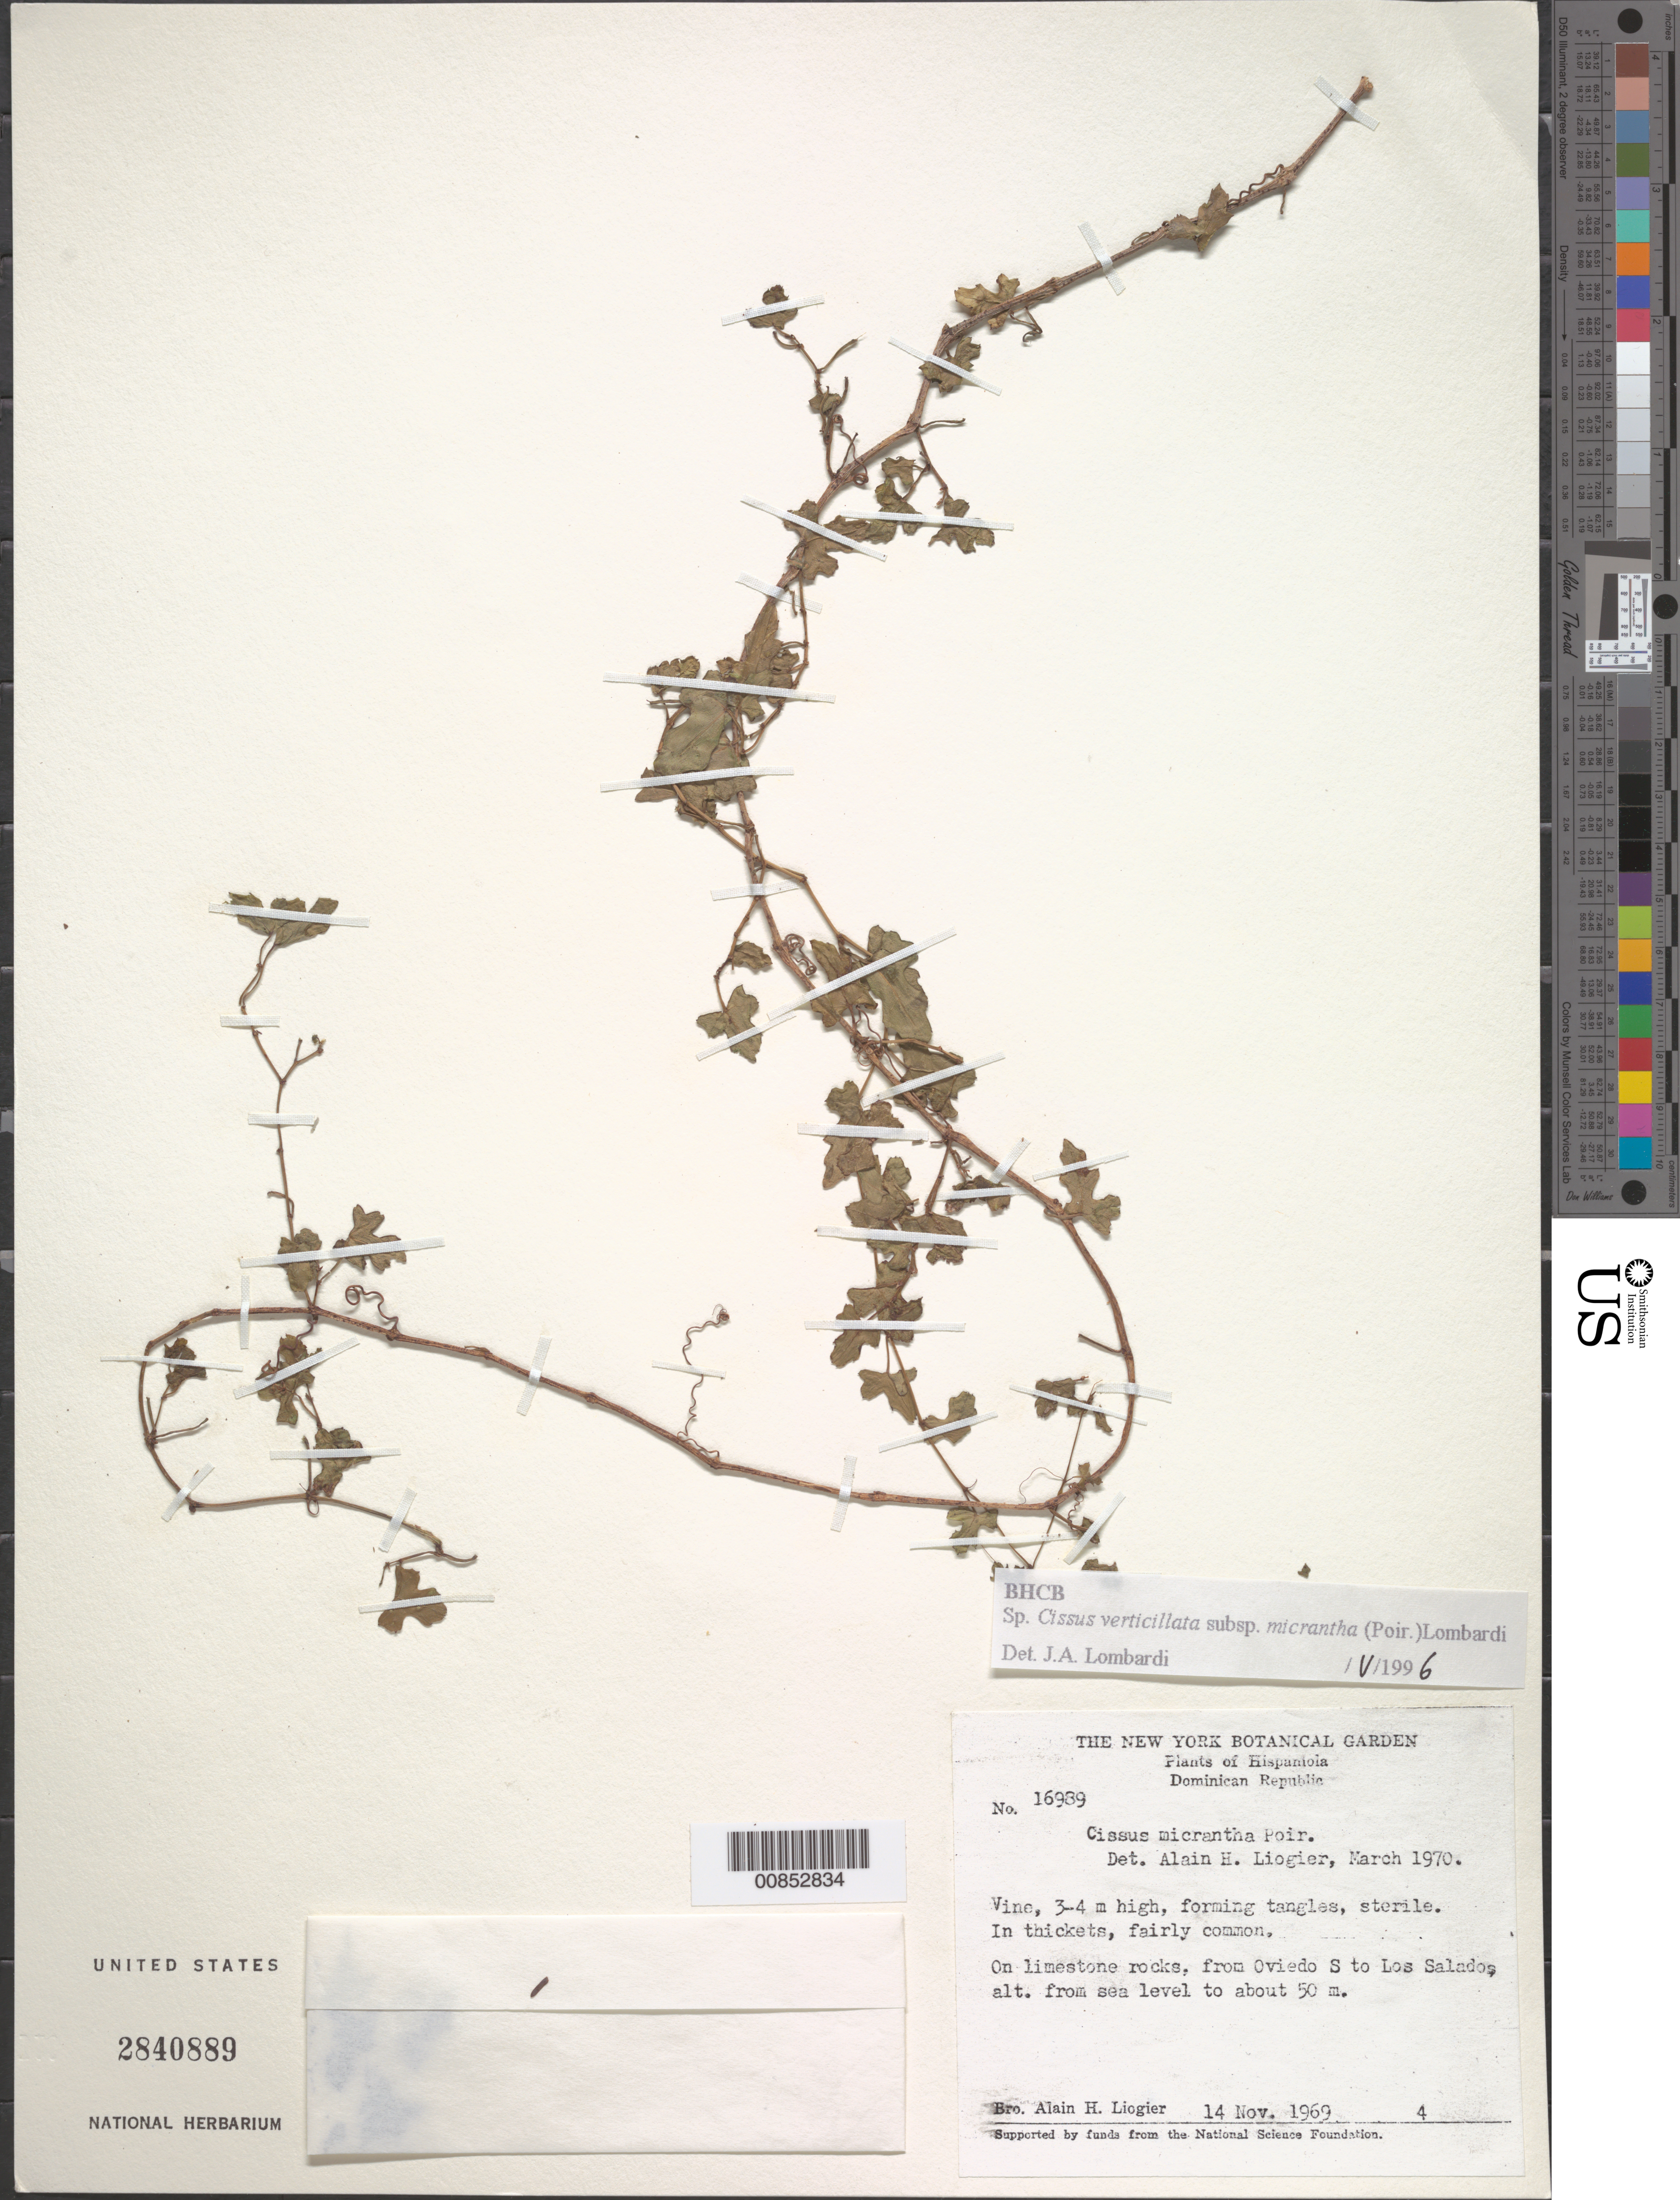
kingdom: Plantae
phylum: Tracheophyta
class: Magnoliopsida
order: Vitales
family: Vitaceae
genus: Cissus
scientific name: Cissus verticillata subsp. micrantha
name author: (Poir.) Lombardi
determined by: Lombardi, Julio A.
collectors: A. H. Liogier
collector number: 16989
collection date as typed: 14 Nov 1969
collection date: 1969-11-14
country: Dominican Republic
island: Hispaniola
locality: From Oviedo, S to Los Salados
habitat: In thickets on limestone rocks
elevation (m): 0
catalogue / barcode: US 2840889